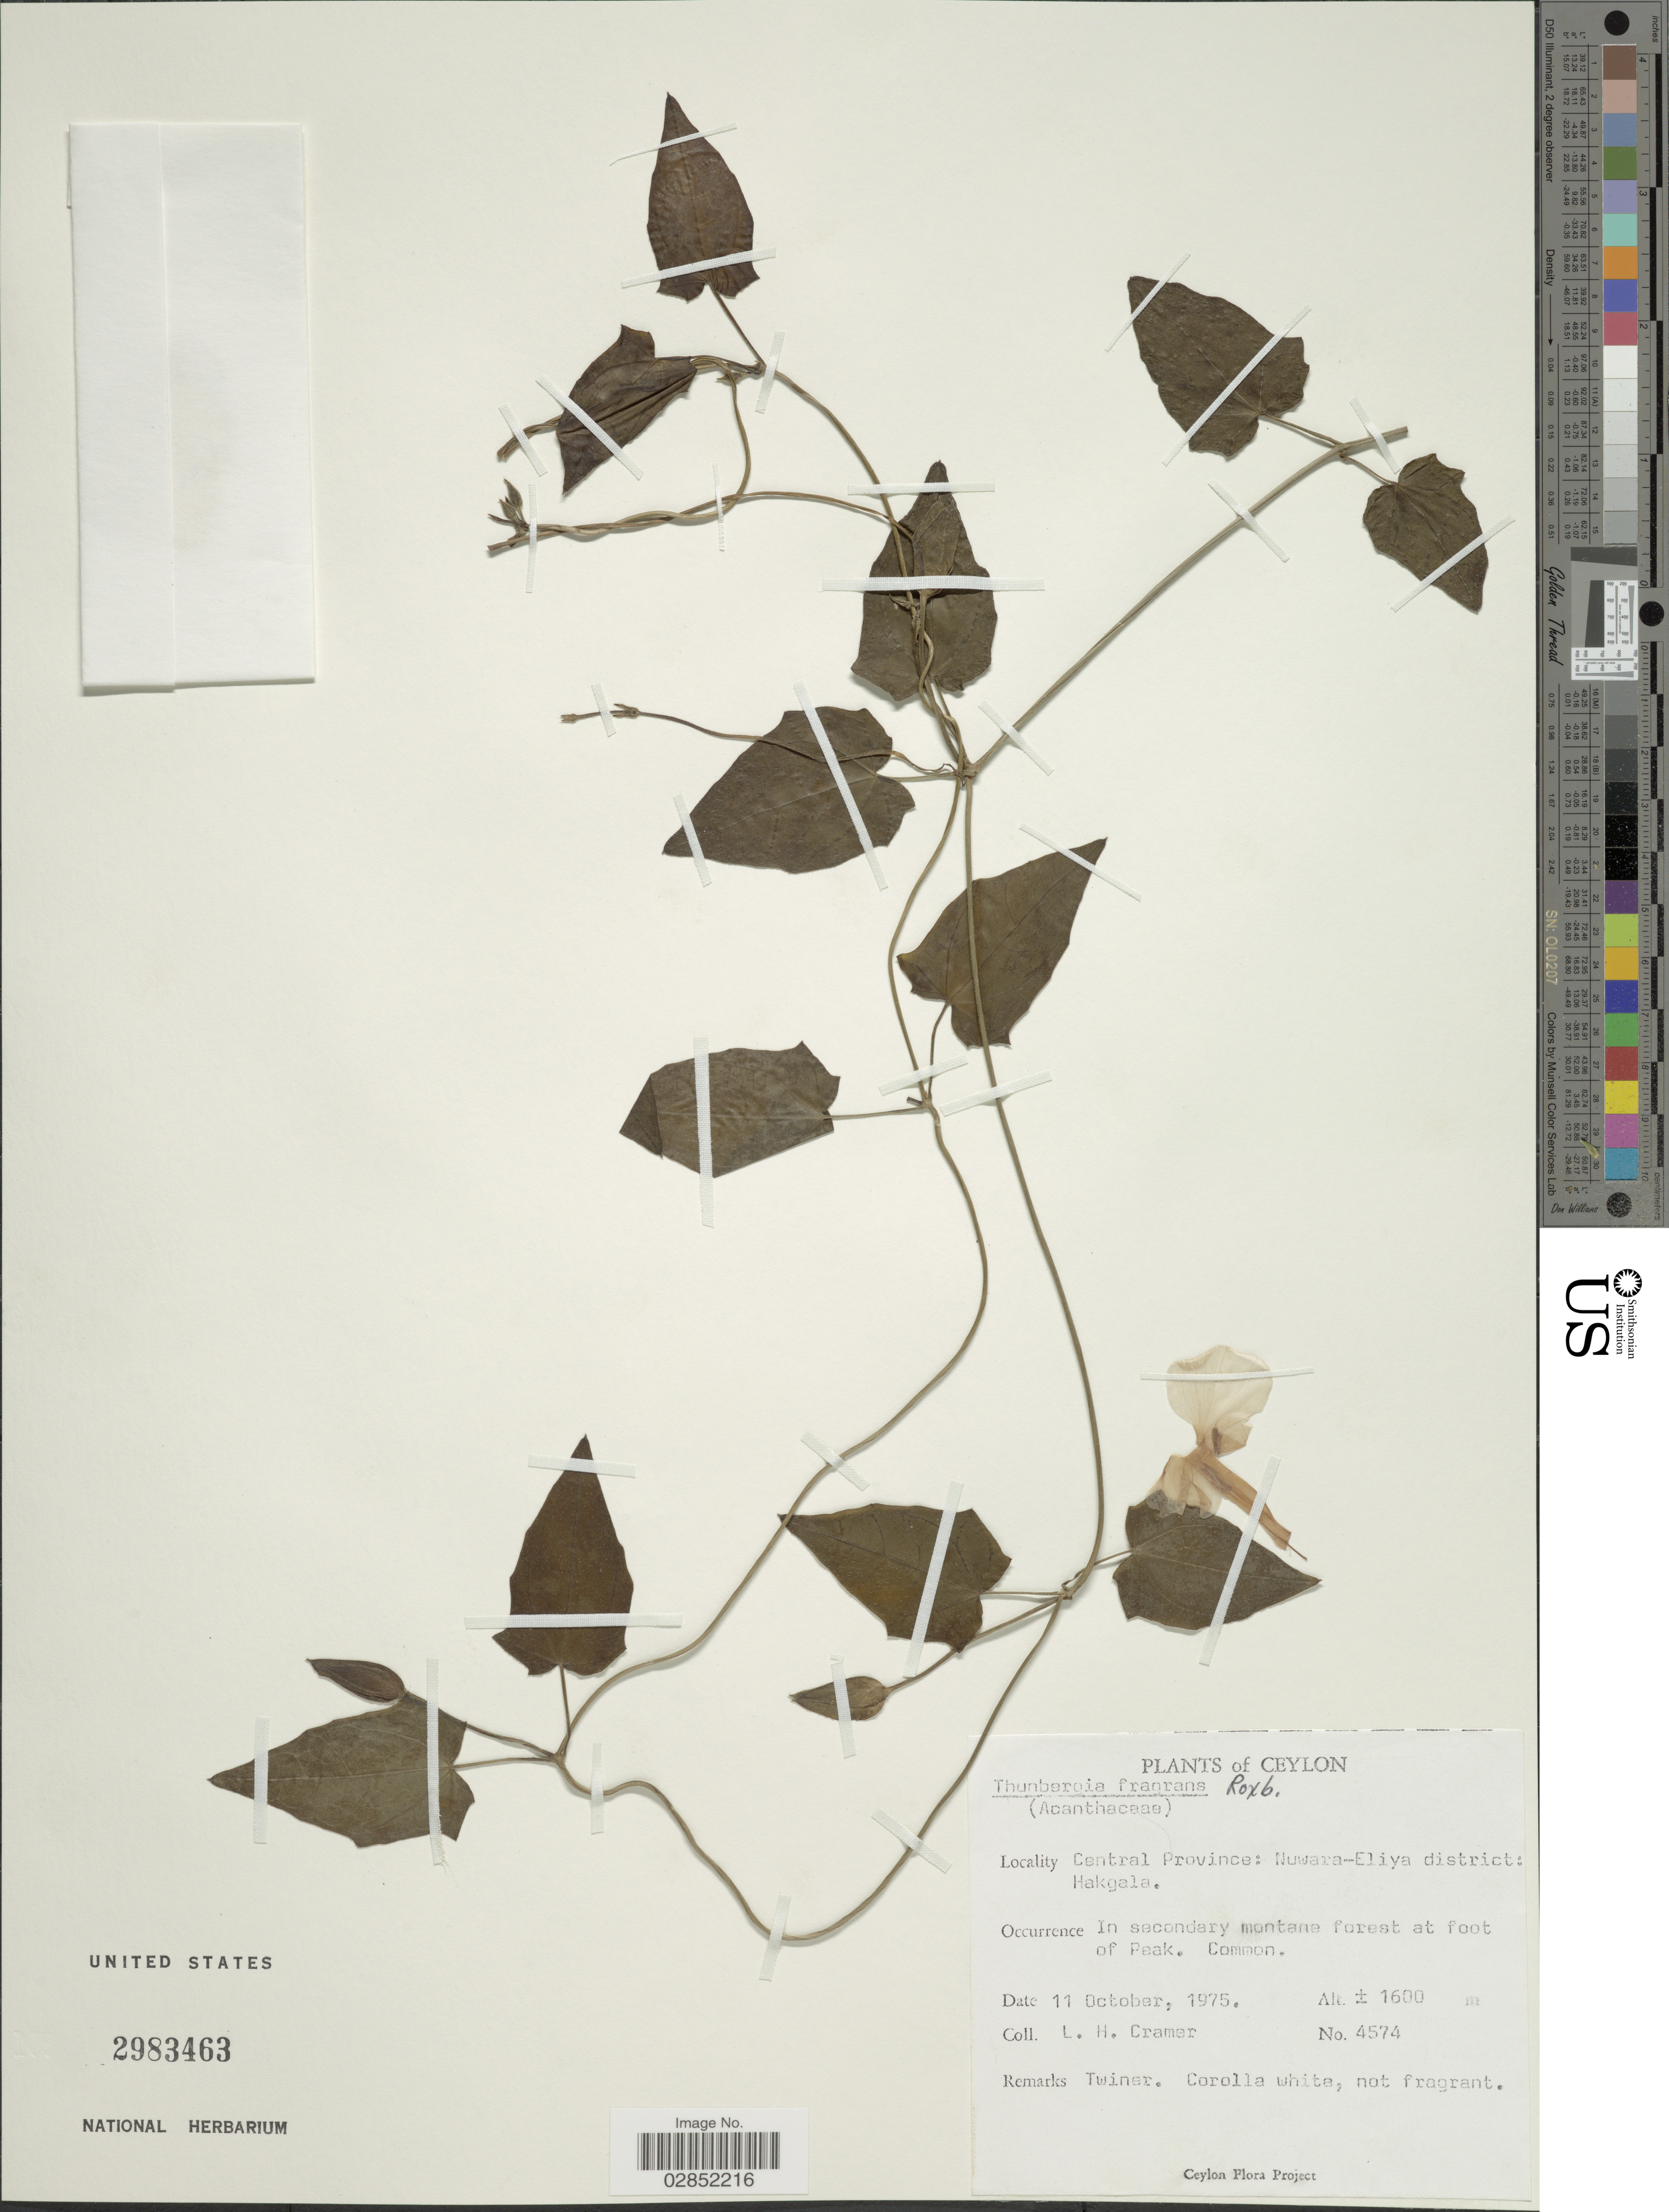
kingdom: Plantae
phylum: Tracheophyta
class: Magnoliopsida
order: Lamiales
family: Acanthaceae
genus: Thunbergia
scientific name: Thunbergia fragrans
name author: Roxb.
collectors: L. H. Cramer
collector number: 4574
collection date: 1975-10-11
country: Sri Lanka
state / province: Central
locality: Ceylon. Nuwara-Eliya district: Hakgala.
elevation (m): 1600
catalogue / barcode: US 2983463